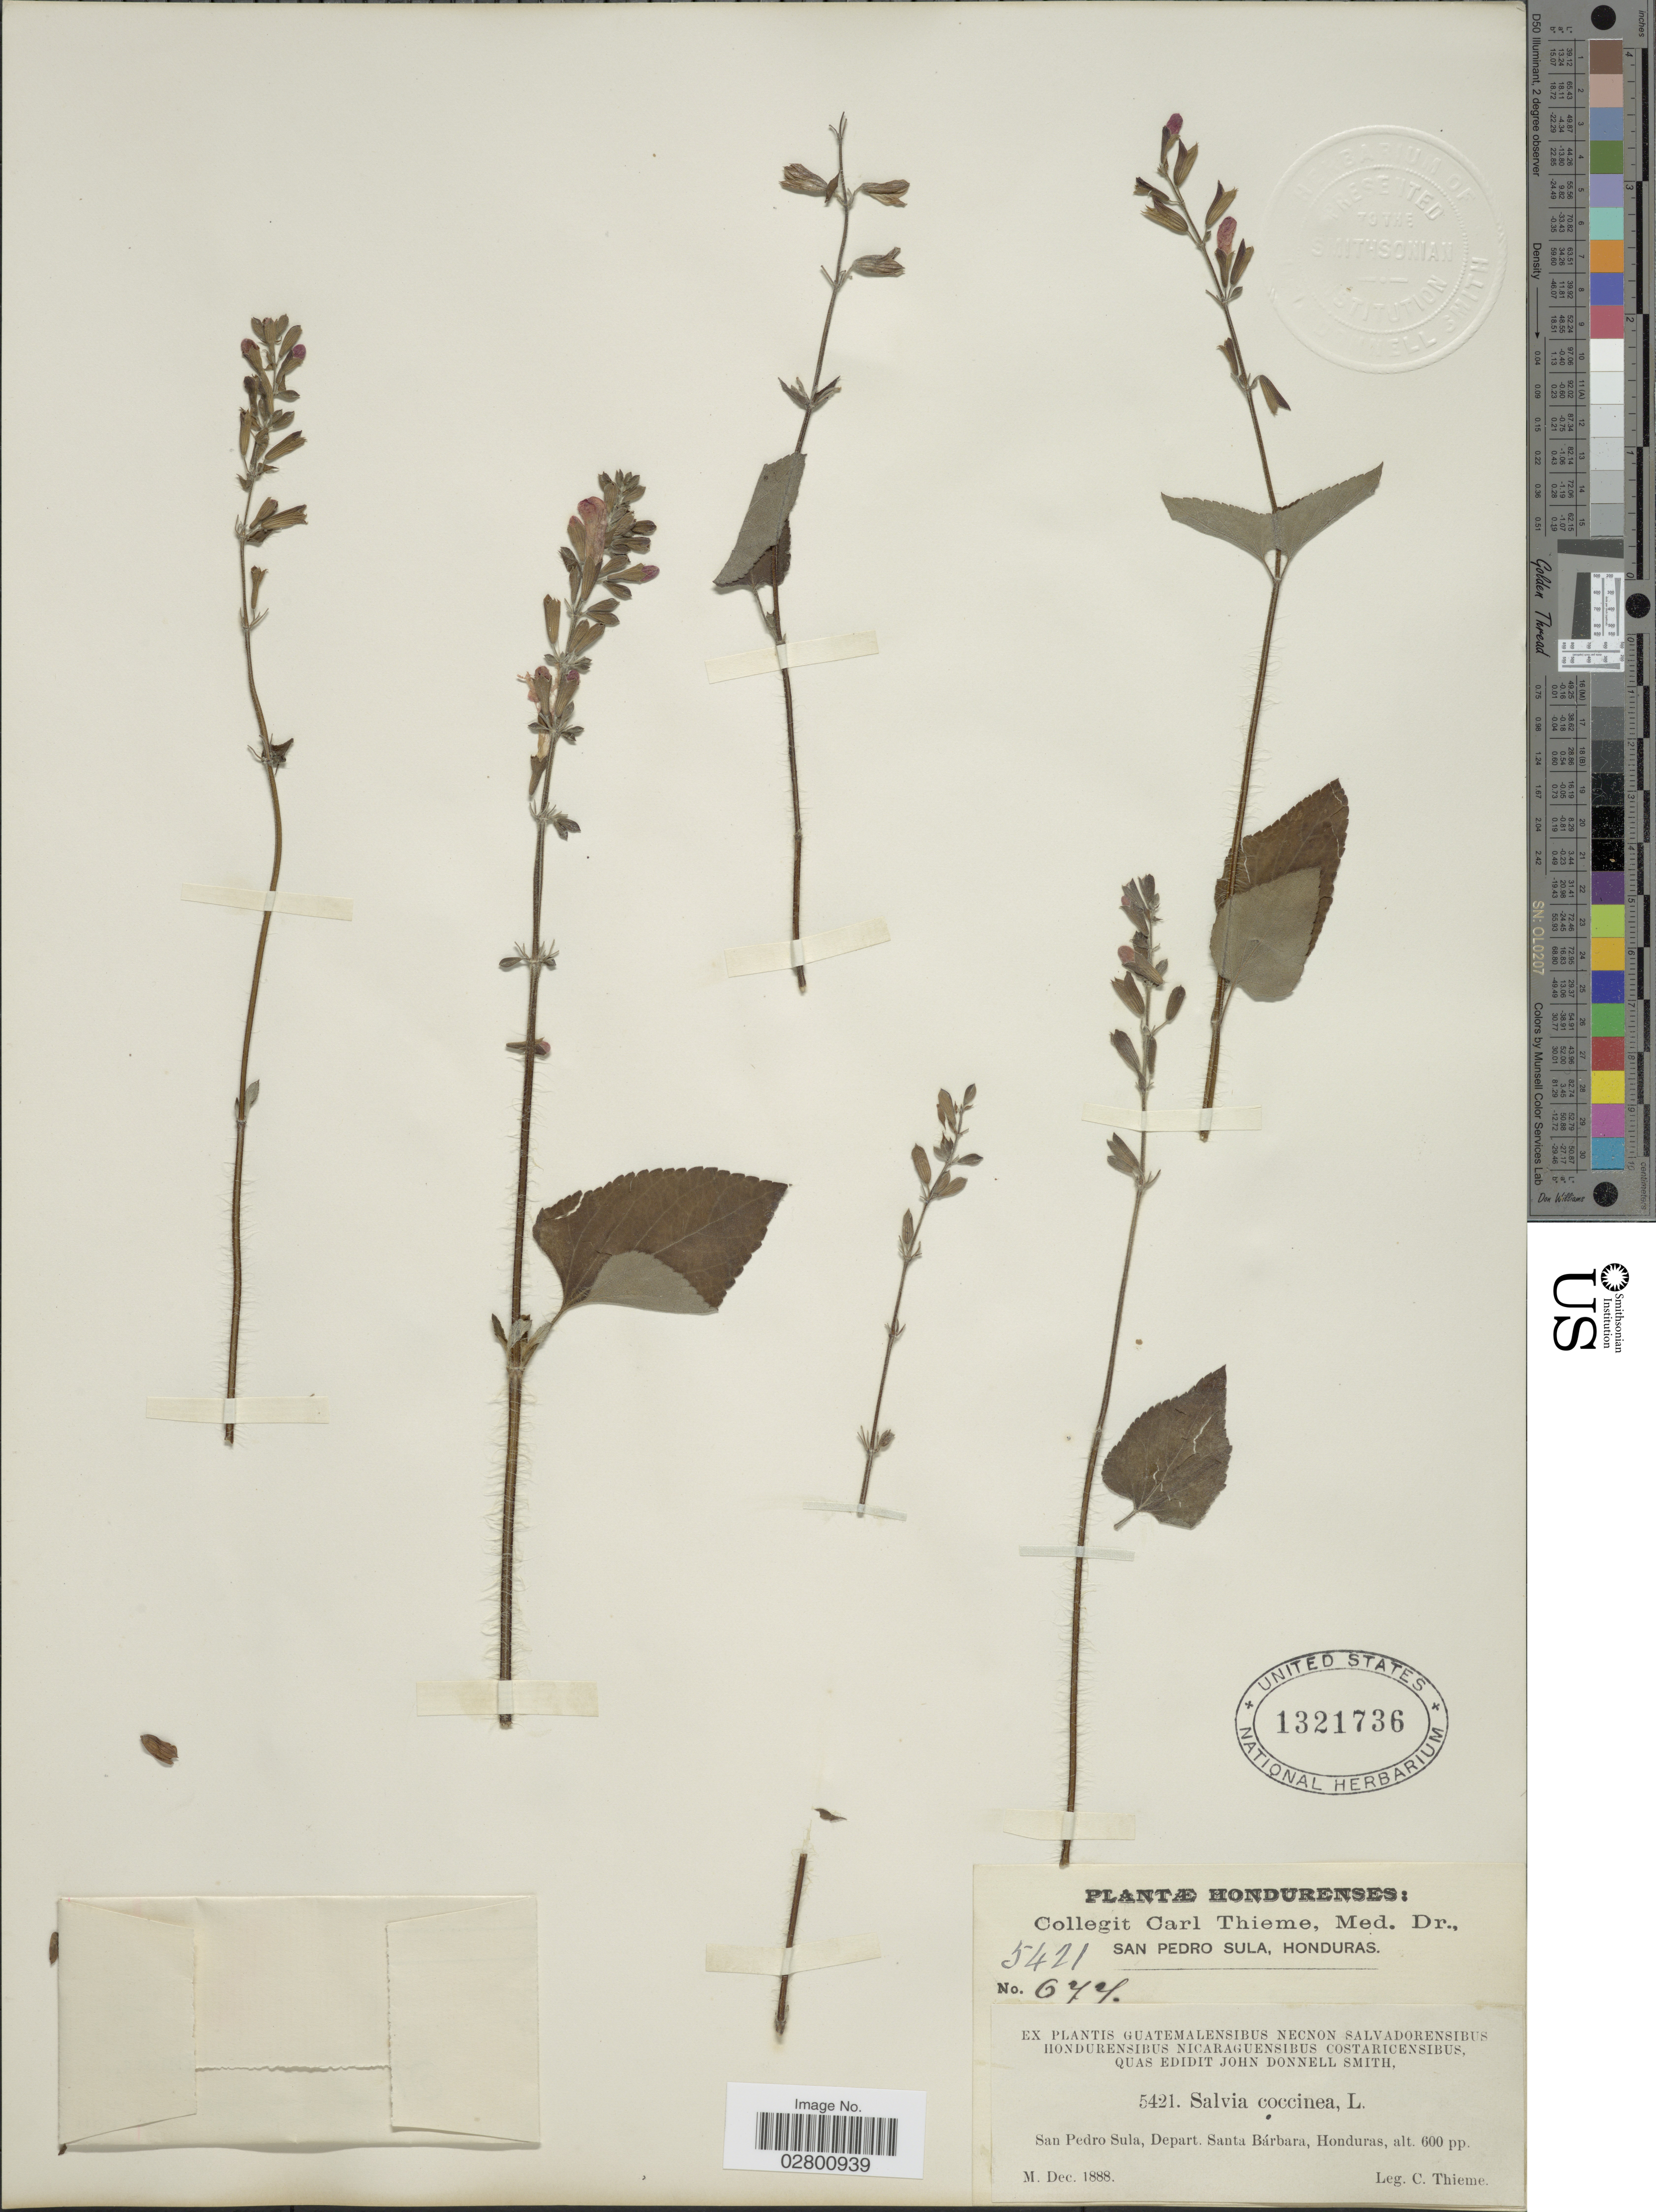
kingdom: Plantae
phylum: Tracheophyta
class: Magnoliopsida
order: Lamiales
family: Lamiaceae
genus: Salvia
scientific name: Salvia coccinea 'Naples Lavender'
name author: L. f. ex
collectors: C. Thieme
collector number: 5421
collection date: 1888-12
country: Honduras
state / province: Santa Bárbara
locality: San Pedro Sula, Depart. Santa Bárbara.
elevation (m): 183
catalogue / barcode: US 1321736